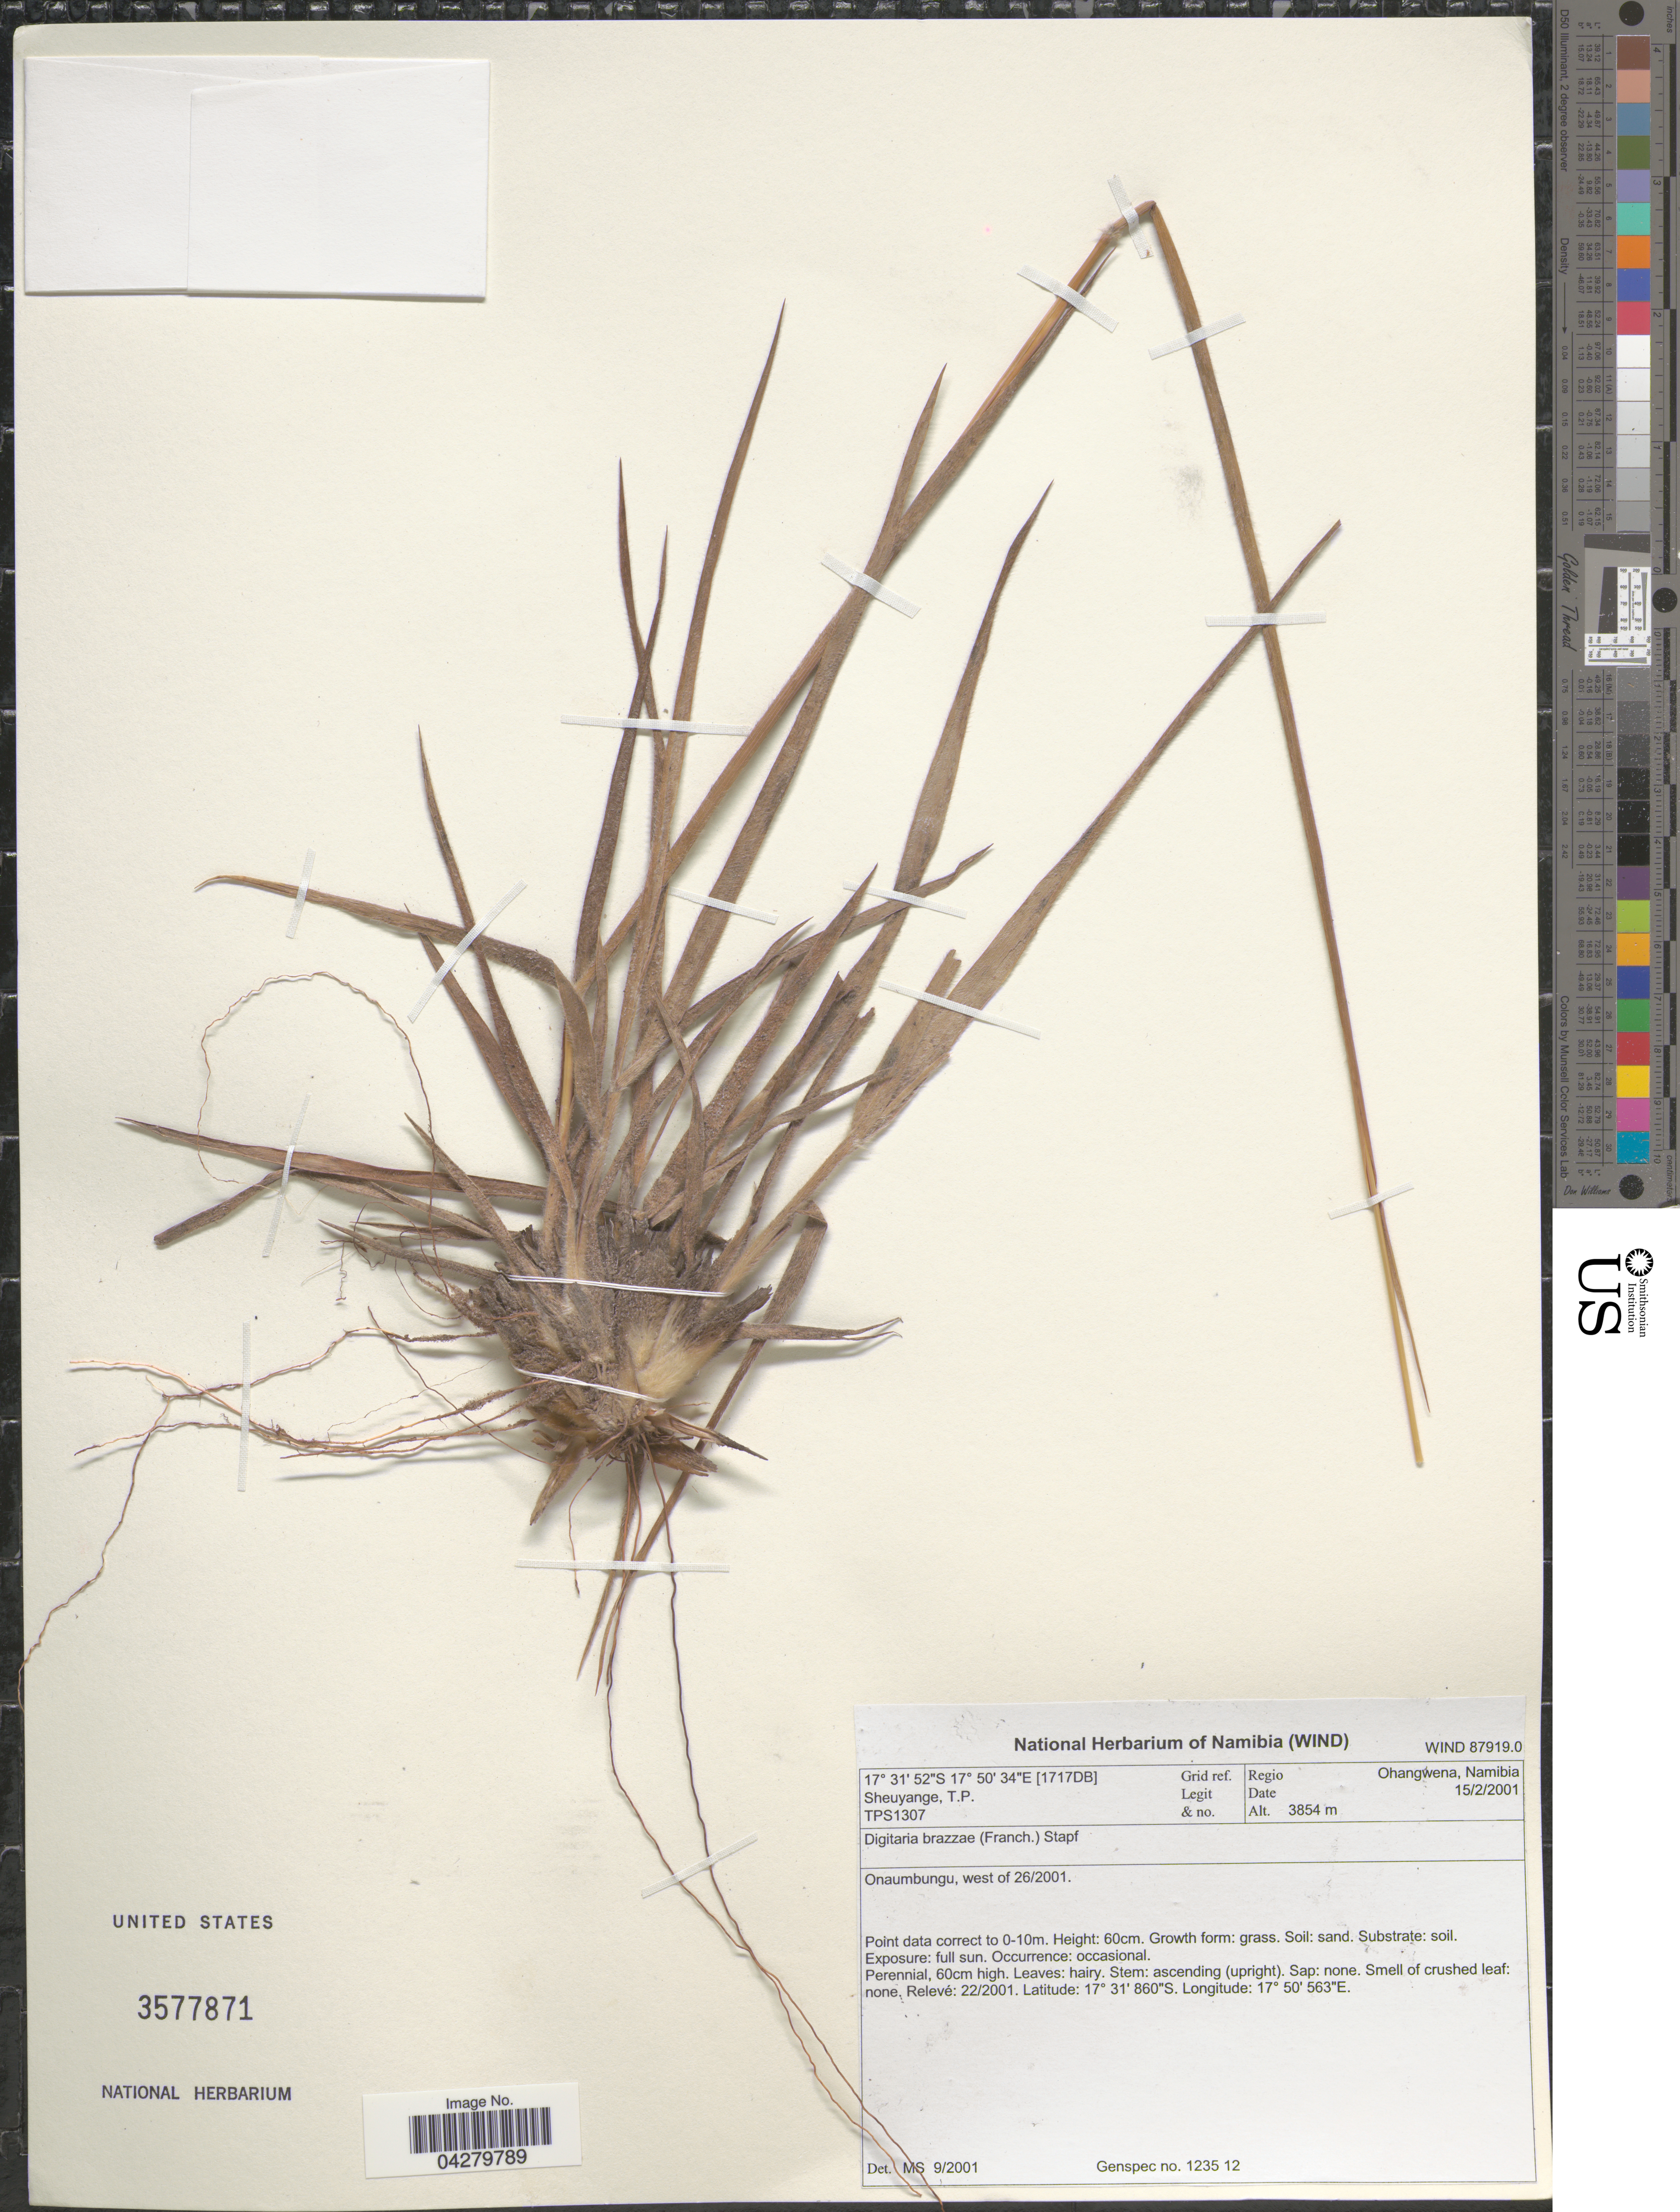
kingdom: Plantae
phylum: Tracheophyta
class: Liliopsida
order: Poales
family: Poaceae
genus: Digitaria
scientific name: Digitaria brazzae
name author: (Franch.) Stapf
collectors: T. Sheuyange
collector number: TPS1307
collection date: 2001-02-15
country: Namibia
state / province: Ohangwena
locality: Grid ref. [1717DB]. Regio Ohangwena. Onaumbungu, west of 26/2001.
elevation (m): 3854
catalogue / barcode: US 3577871